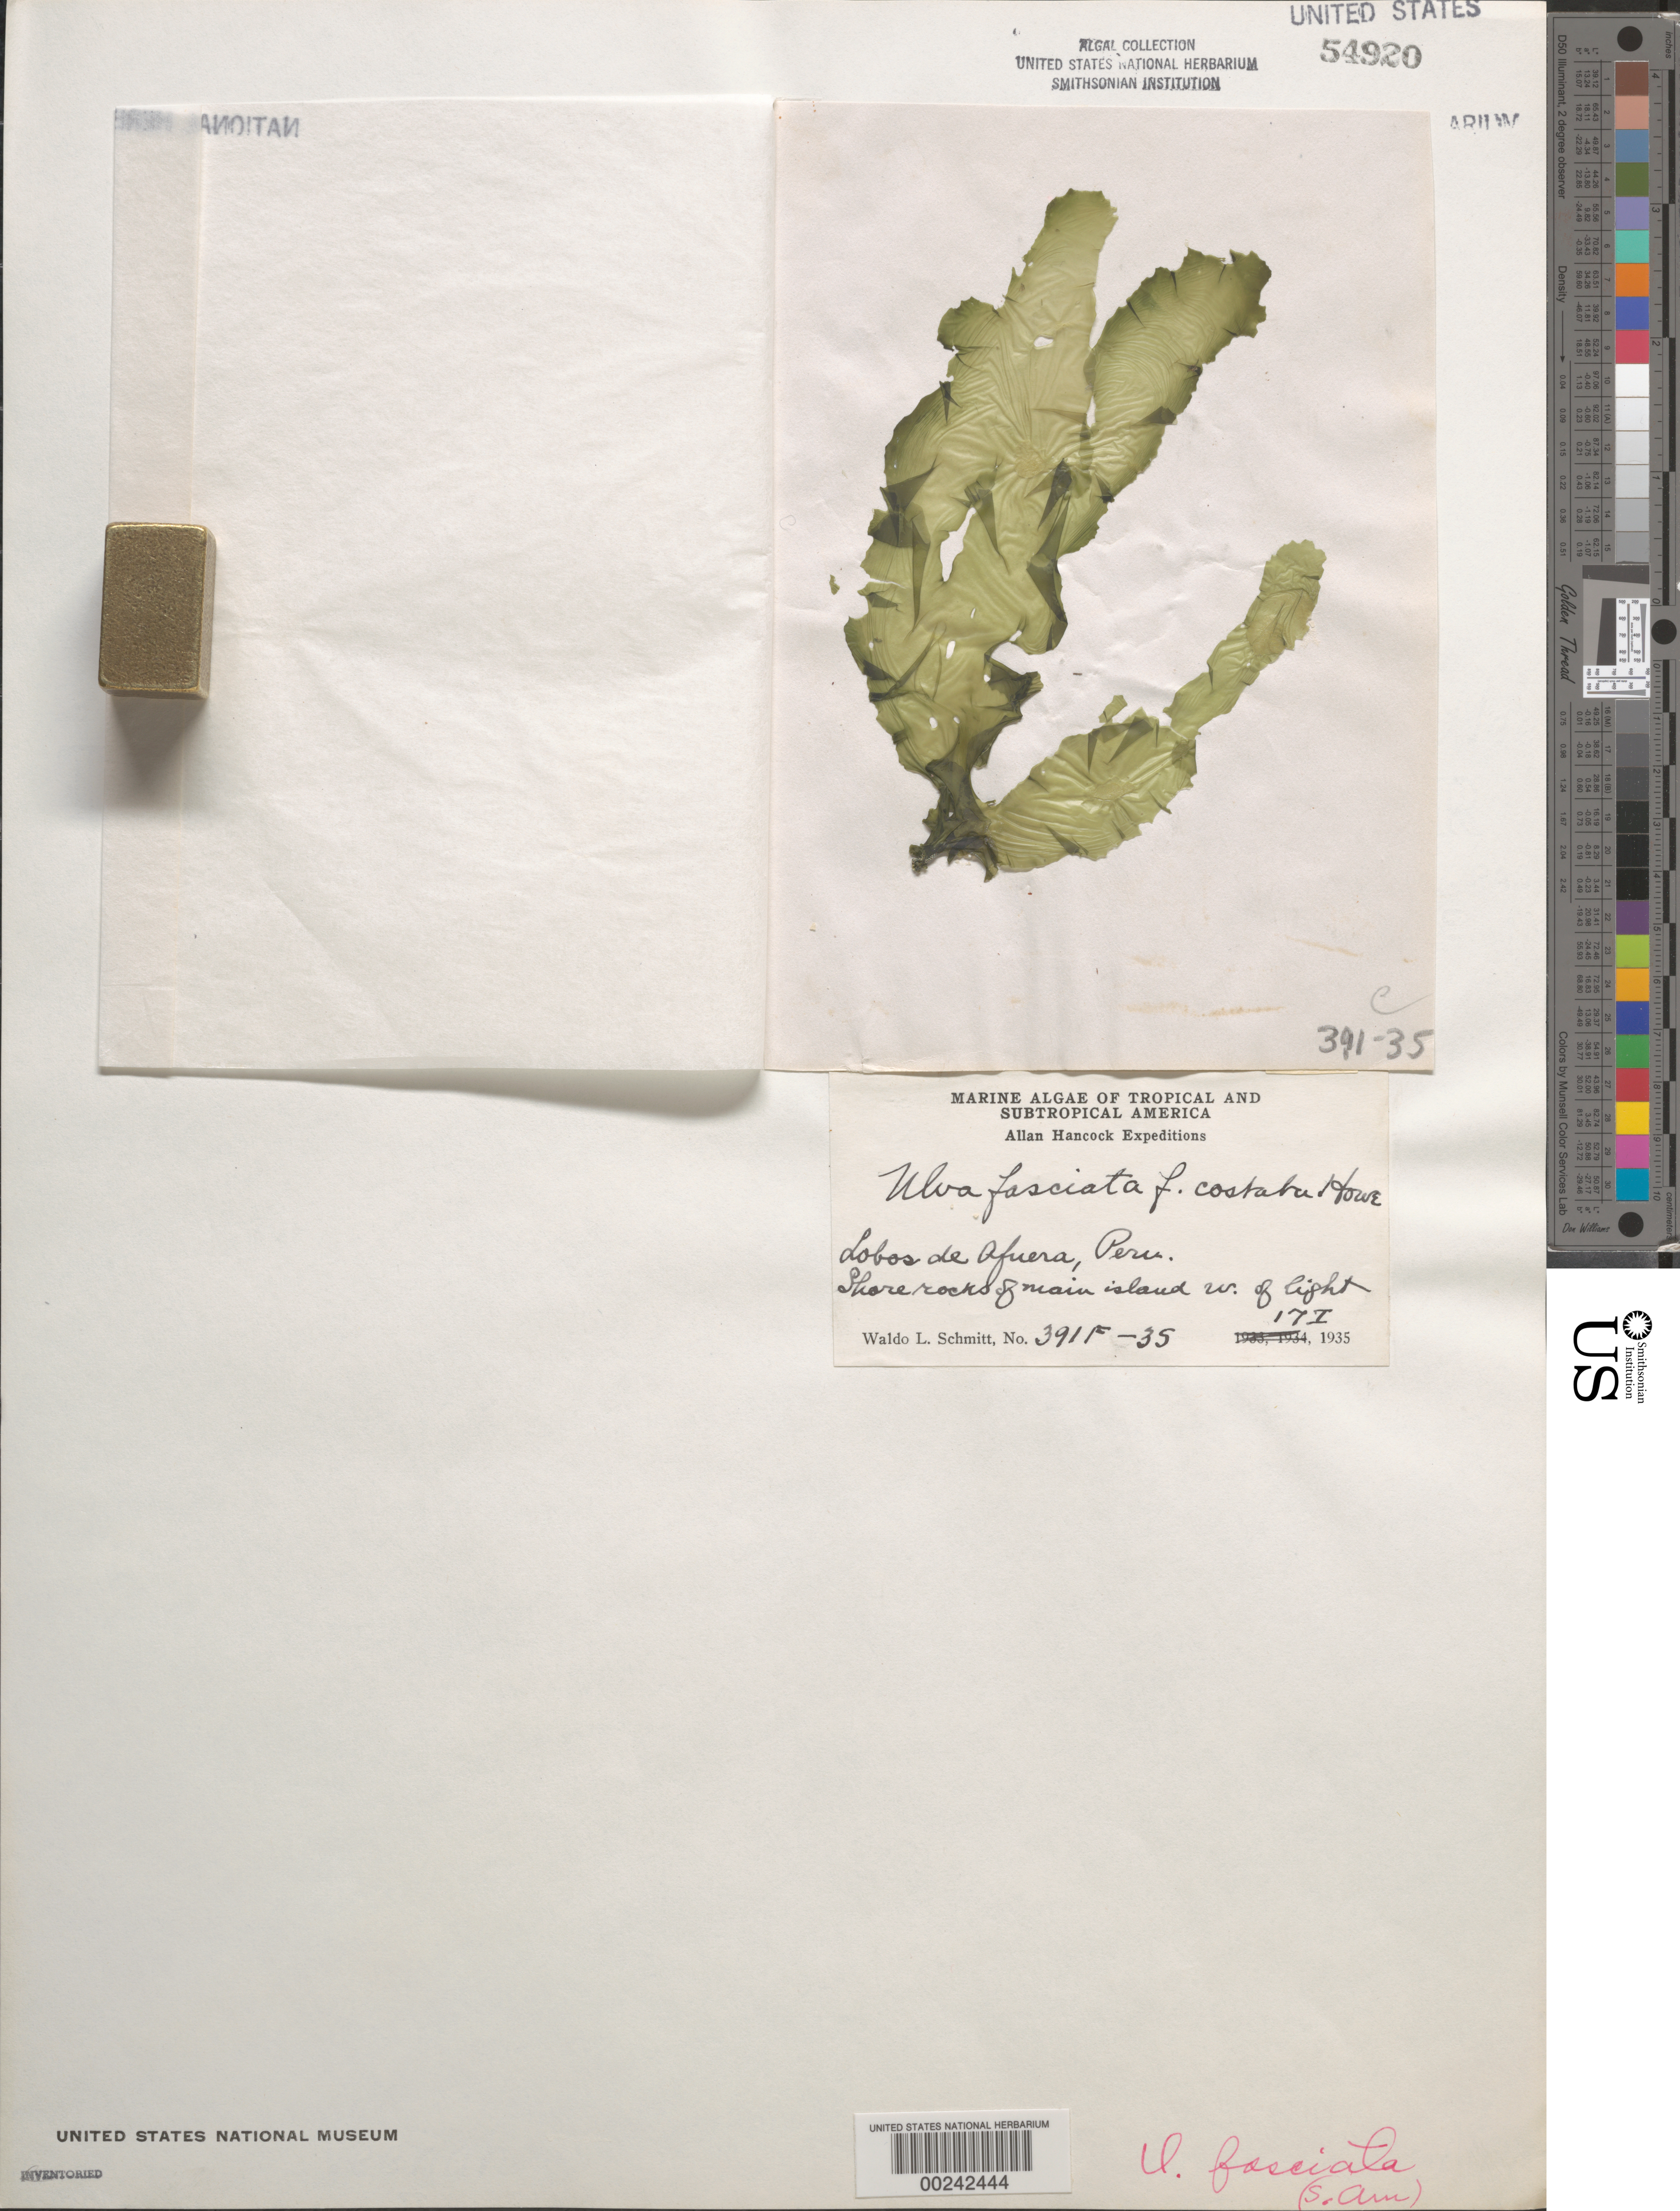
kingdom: Plantae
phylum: Chlorophyta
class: Ulvophyceae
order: Ulvales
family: Ulvaceae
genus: Ulva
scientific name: Ulva lactuca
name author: L.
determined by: Algae name updating Project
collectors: W. L. Schmitt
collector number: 391f-35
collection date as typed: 17 Jan 1935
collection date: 1935-01-17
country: Peru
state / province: Lambayeque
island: Lobos de Afuera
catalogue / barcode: US 54920